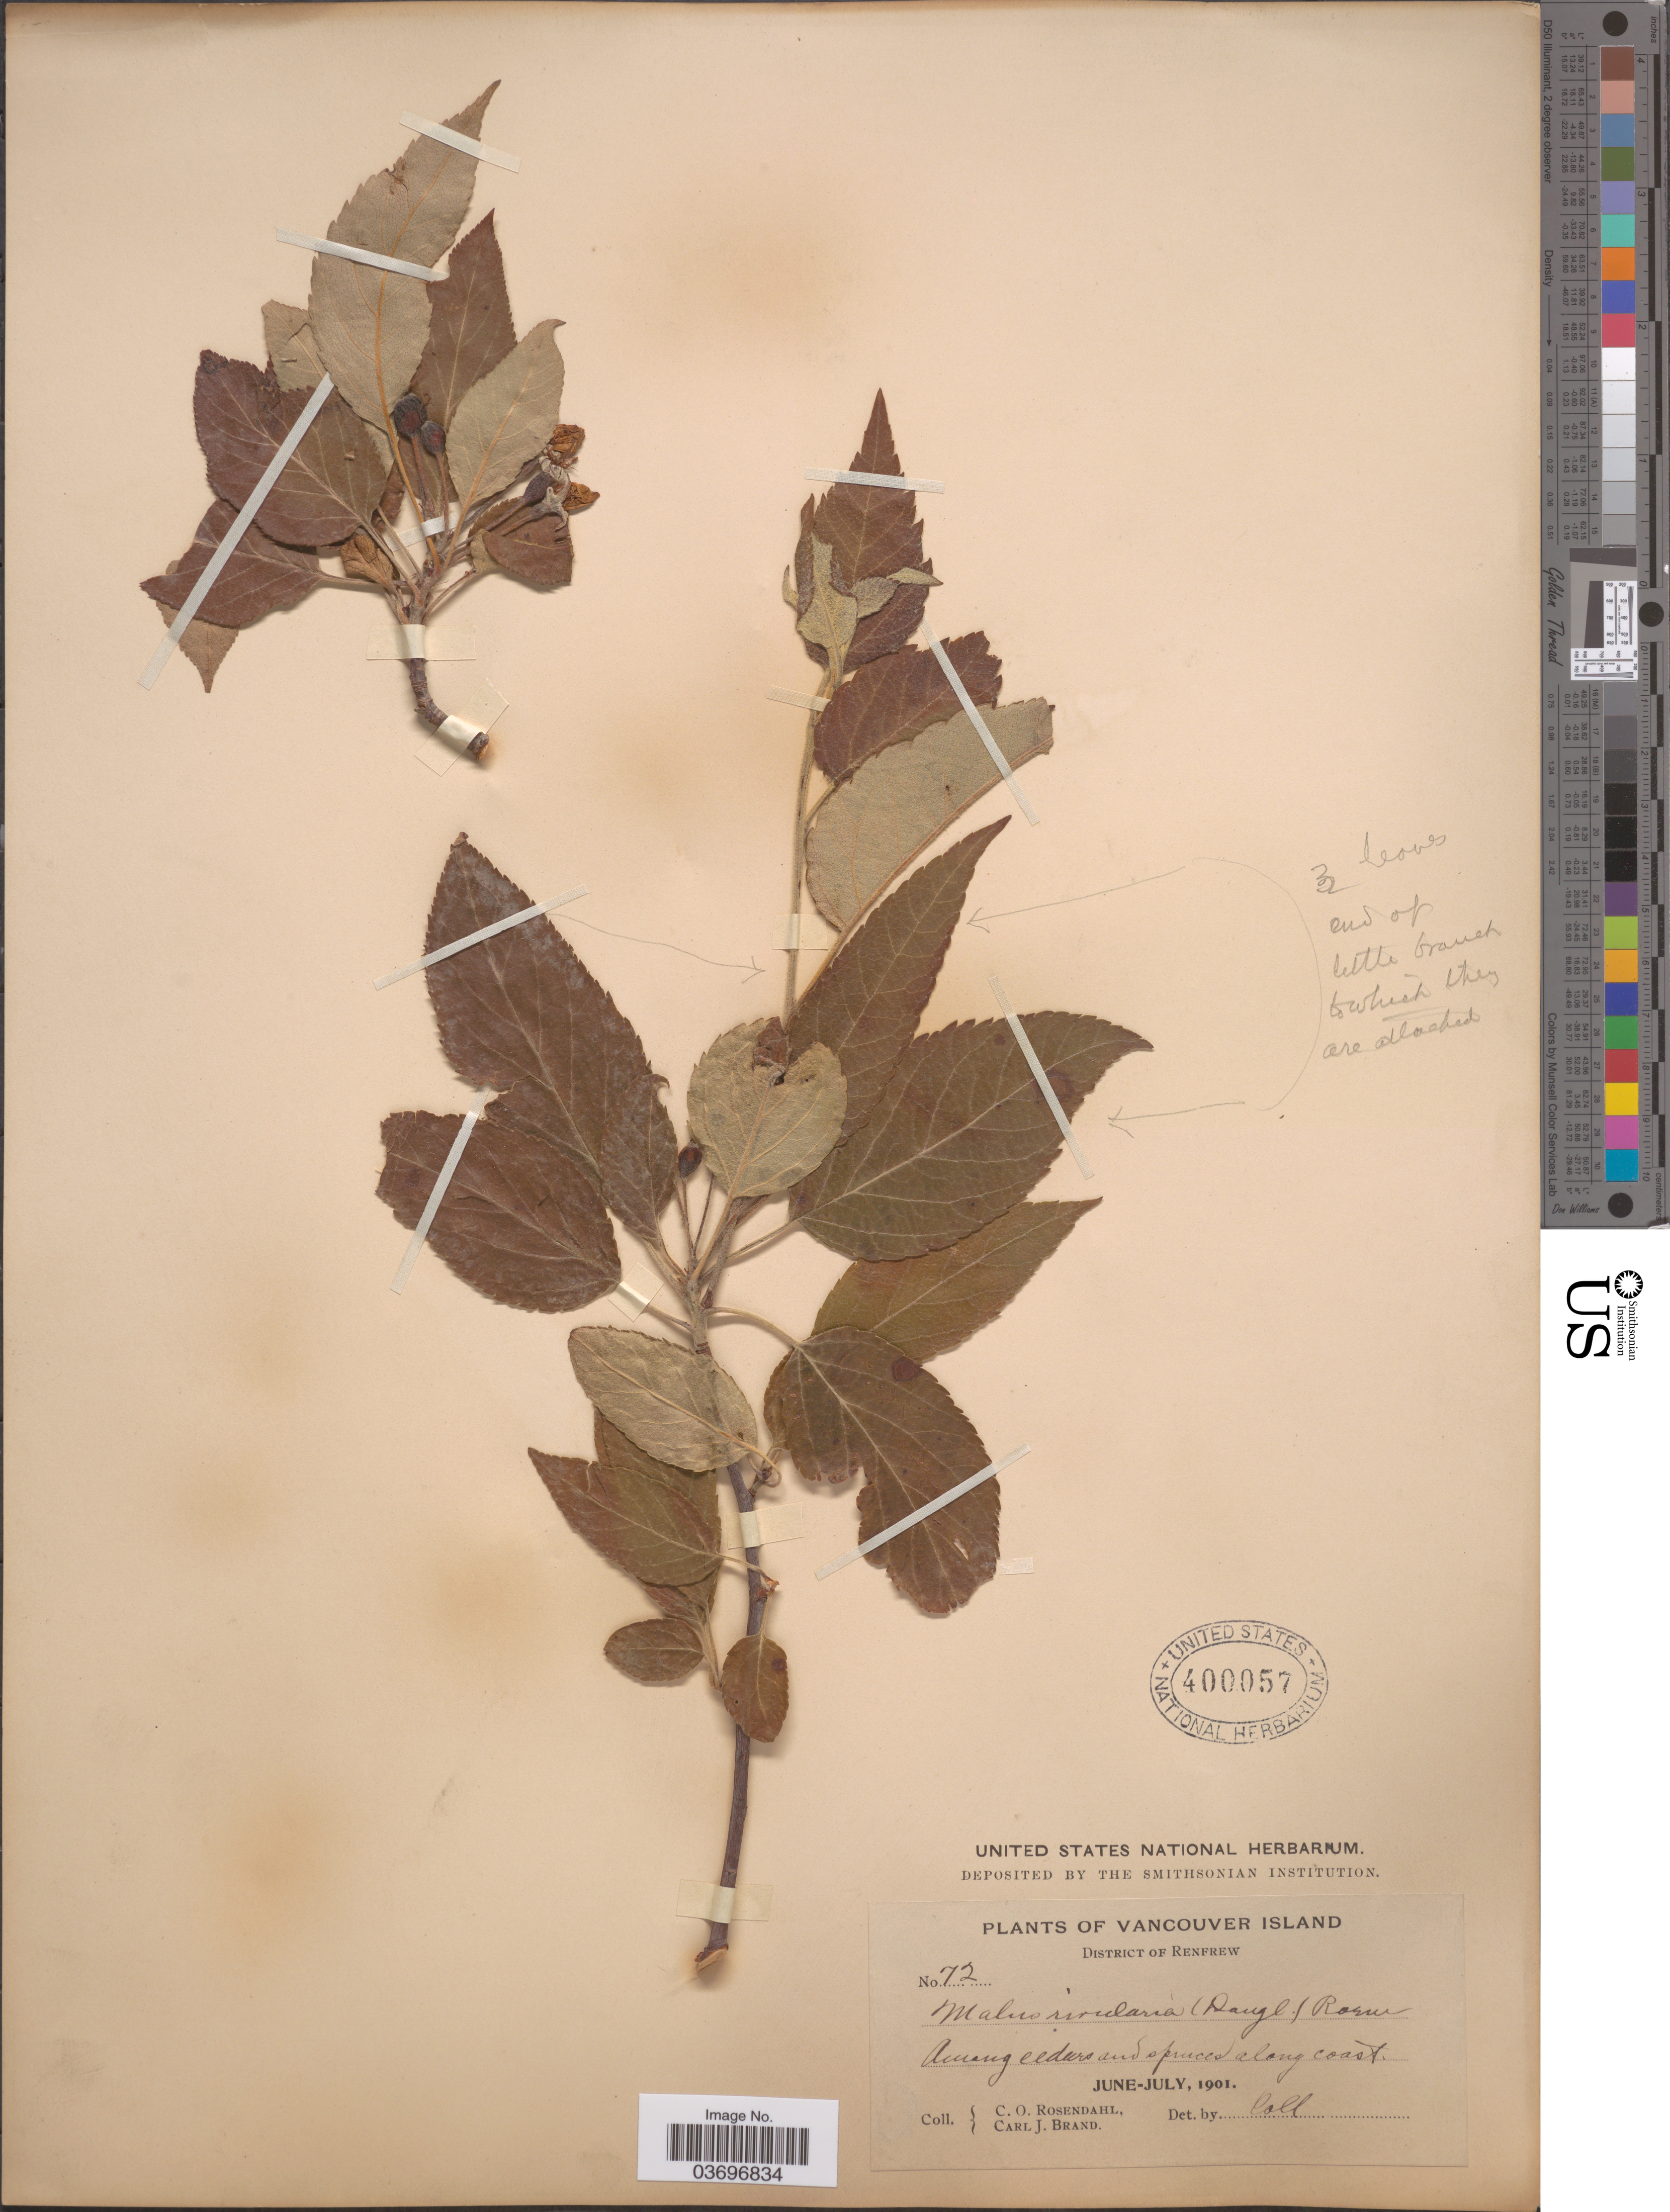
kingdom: Plantae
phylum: Tracheophyta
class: Magnoliopsida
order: Rosales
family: Rosaceae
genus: Malus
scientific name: Malus fusca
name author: (Raf.) C.K. Schneid.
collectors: C. O. Rosendahl & C. J. Brand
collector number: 72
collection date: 1901-06/1901-07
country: Canada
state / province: British Columbia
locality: Vancouver Island. District of Renfrew.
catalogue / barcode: US 400057